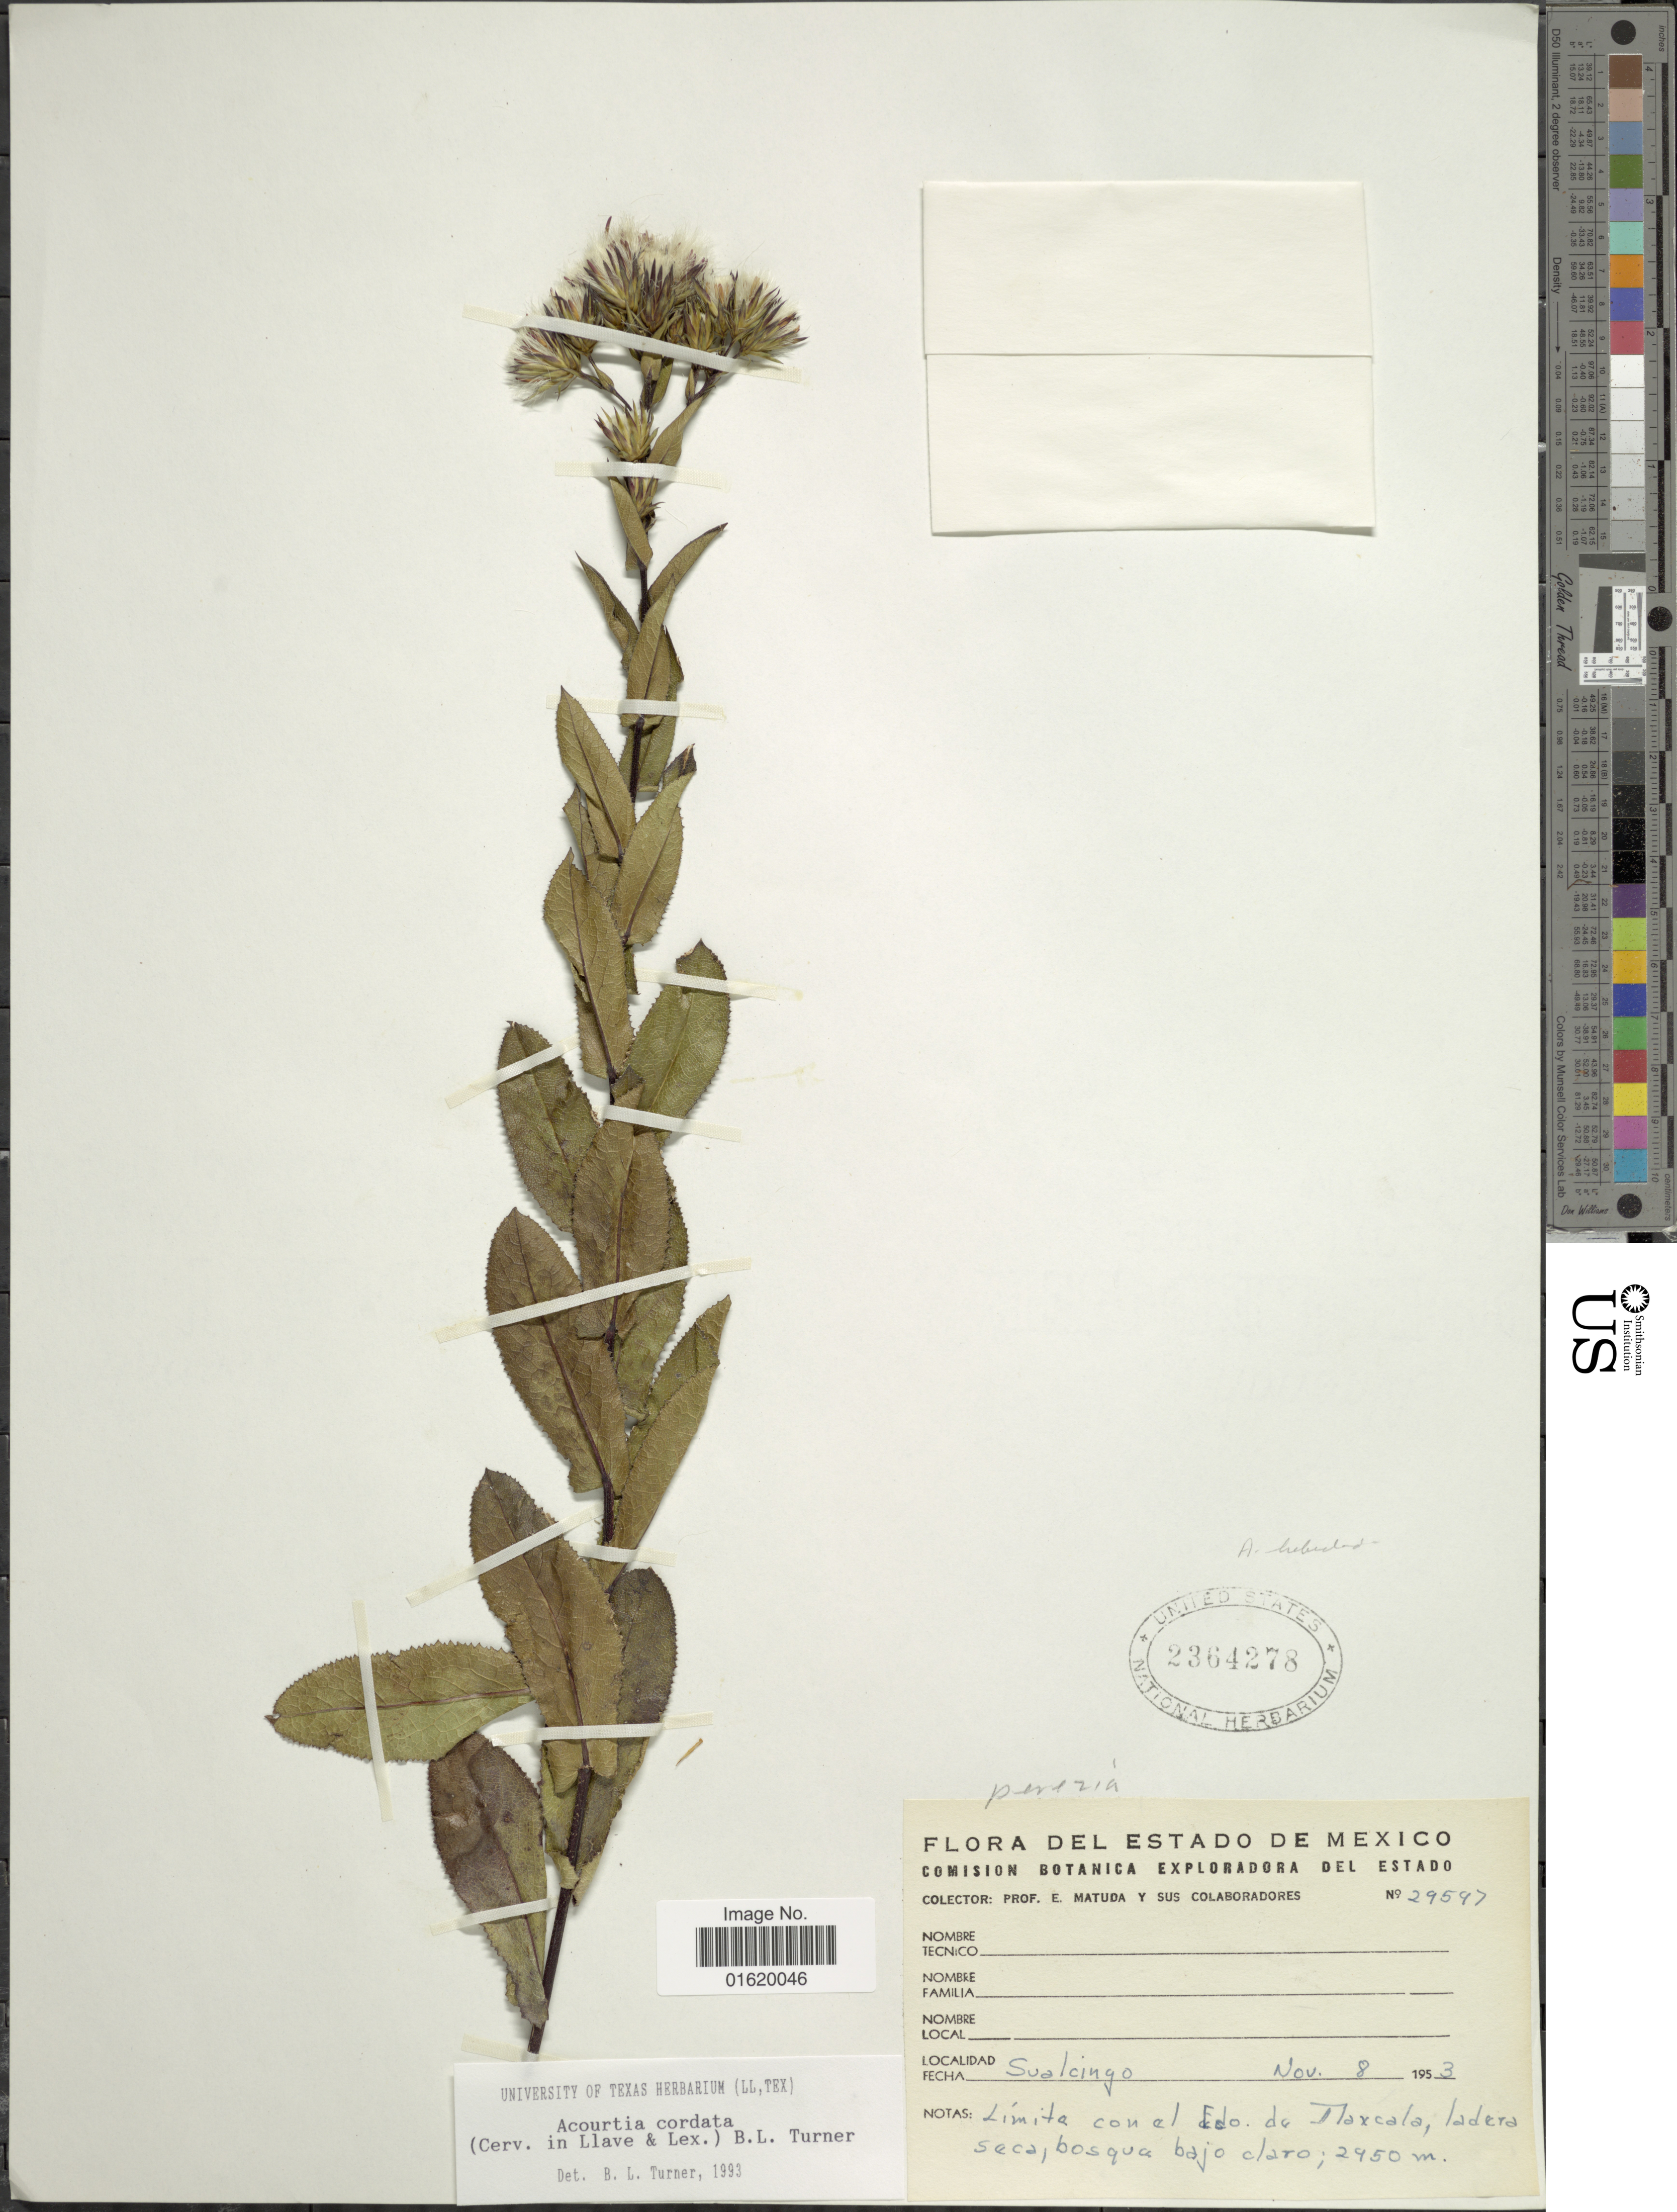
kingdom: Plantae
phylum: Tracheophyta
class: Magnoliopsida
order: Asterales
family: Asteraceae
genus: Acourtia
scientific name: Acourtia cordata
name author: (Cerv.) B.L. Turner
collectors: E. Matuda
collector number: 29597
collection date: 1953-11-08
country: Mexico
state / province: Tlaxcala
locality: Límita con el Edo. da Tlaxcala, ladera seca, bosque bajo claro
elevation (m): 2950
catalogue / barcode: US 2364278